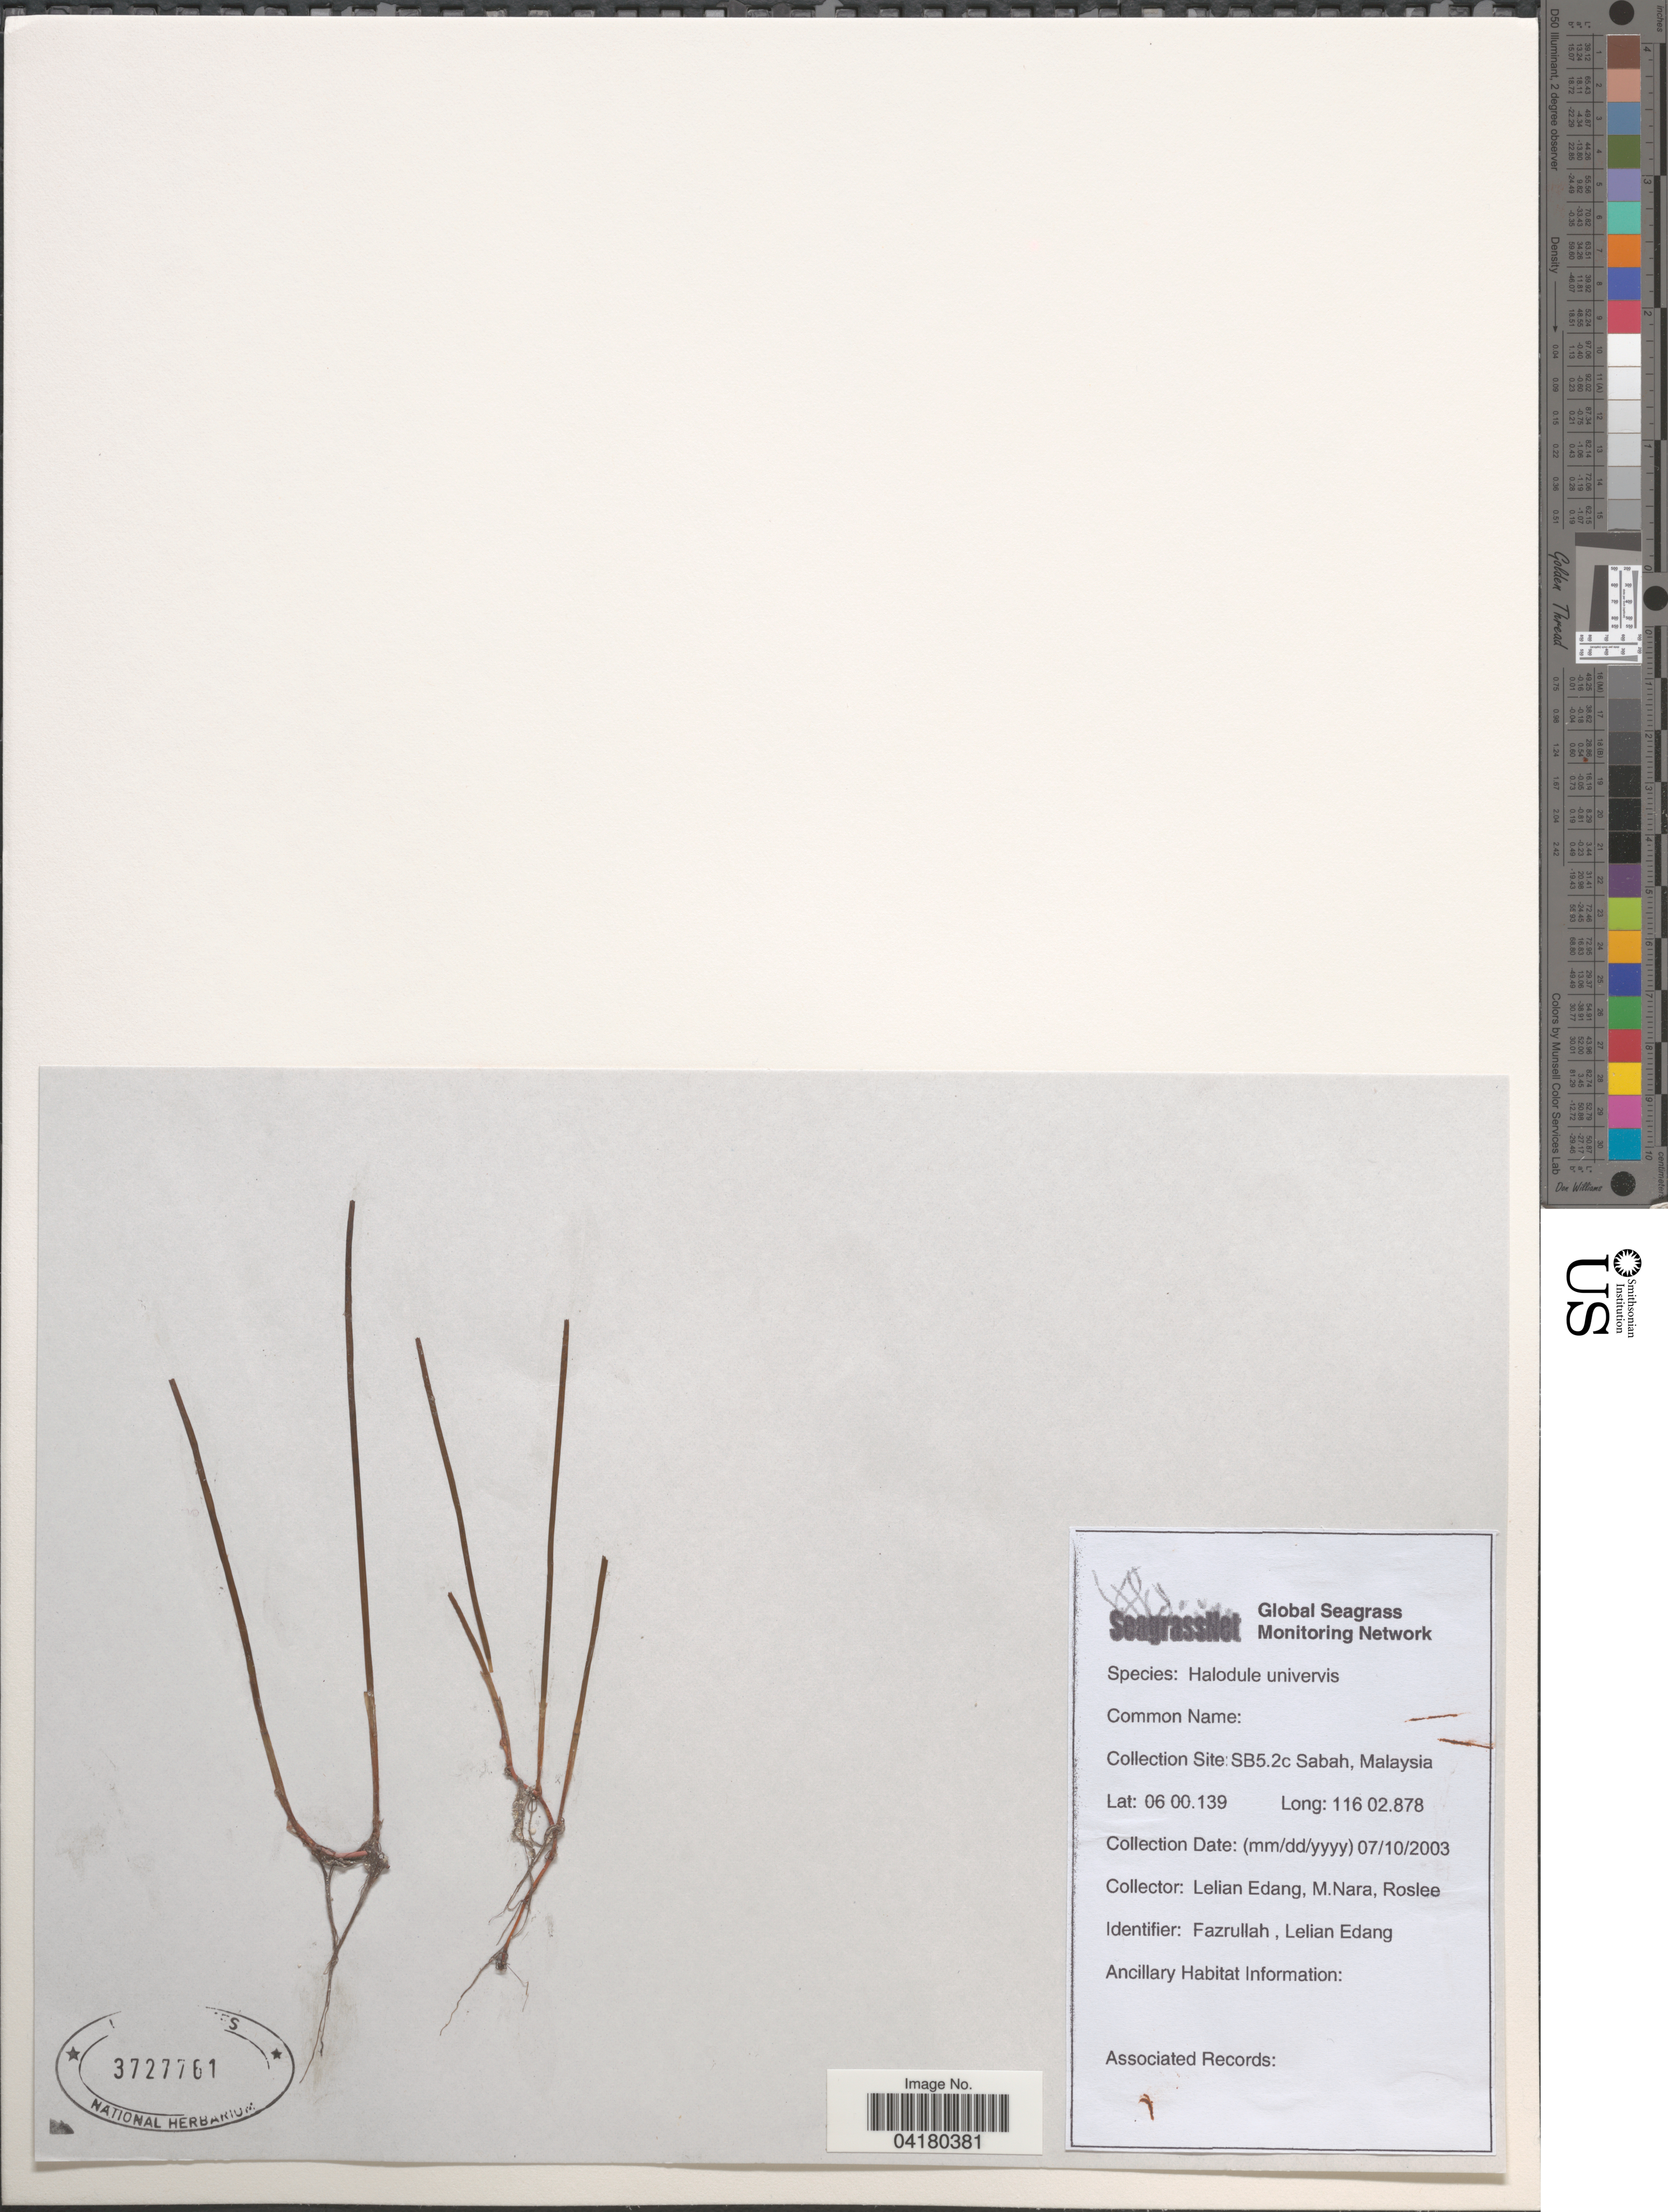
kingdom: Plantae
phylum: Tracheophyta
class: Liliopsida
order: Alismatales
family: Cymodoceaceae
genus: Halodule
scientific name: Halodule uninervis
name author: (Forssk.) Asch.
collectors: L. Edang, M. Nara & Roslee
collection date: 2003-07-10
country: Malaysia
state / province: Sabah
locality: SB5.2c.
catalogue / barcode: US 3727761